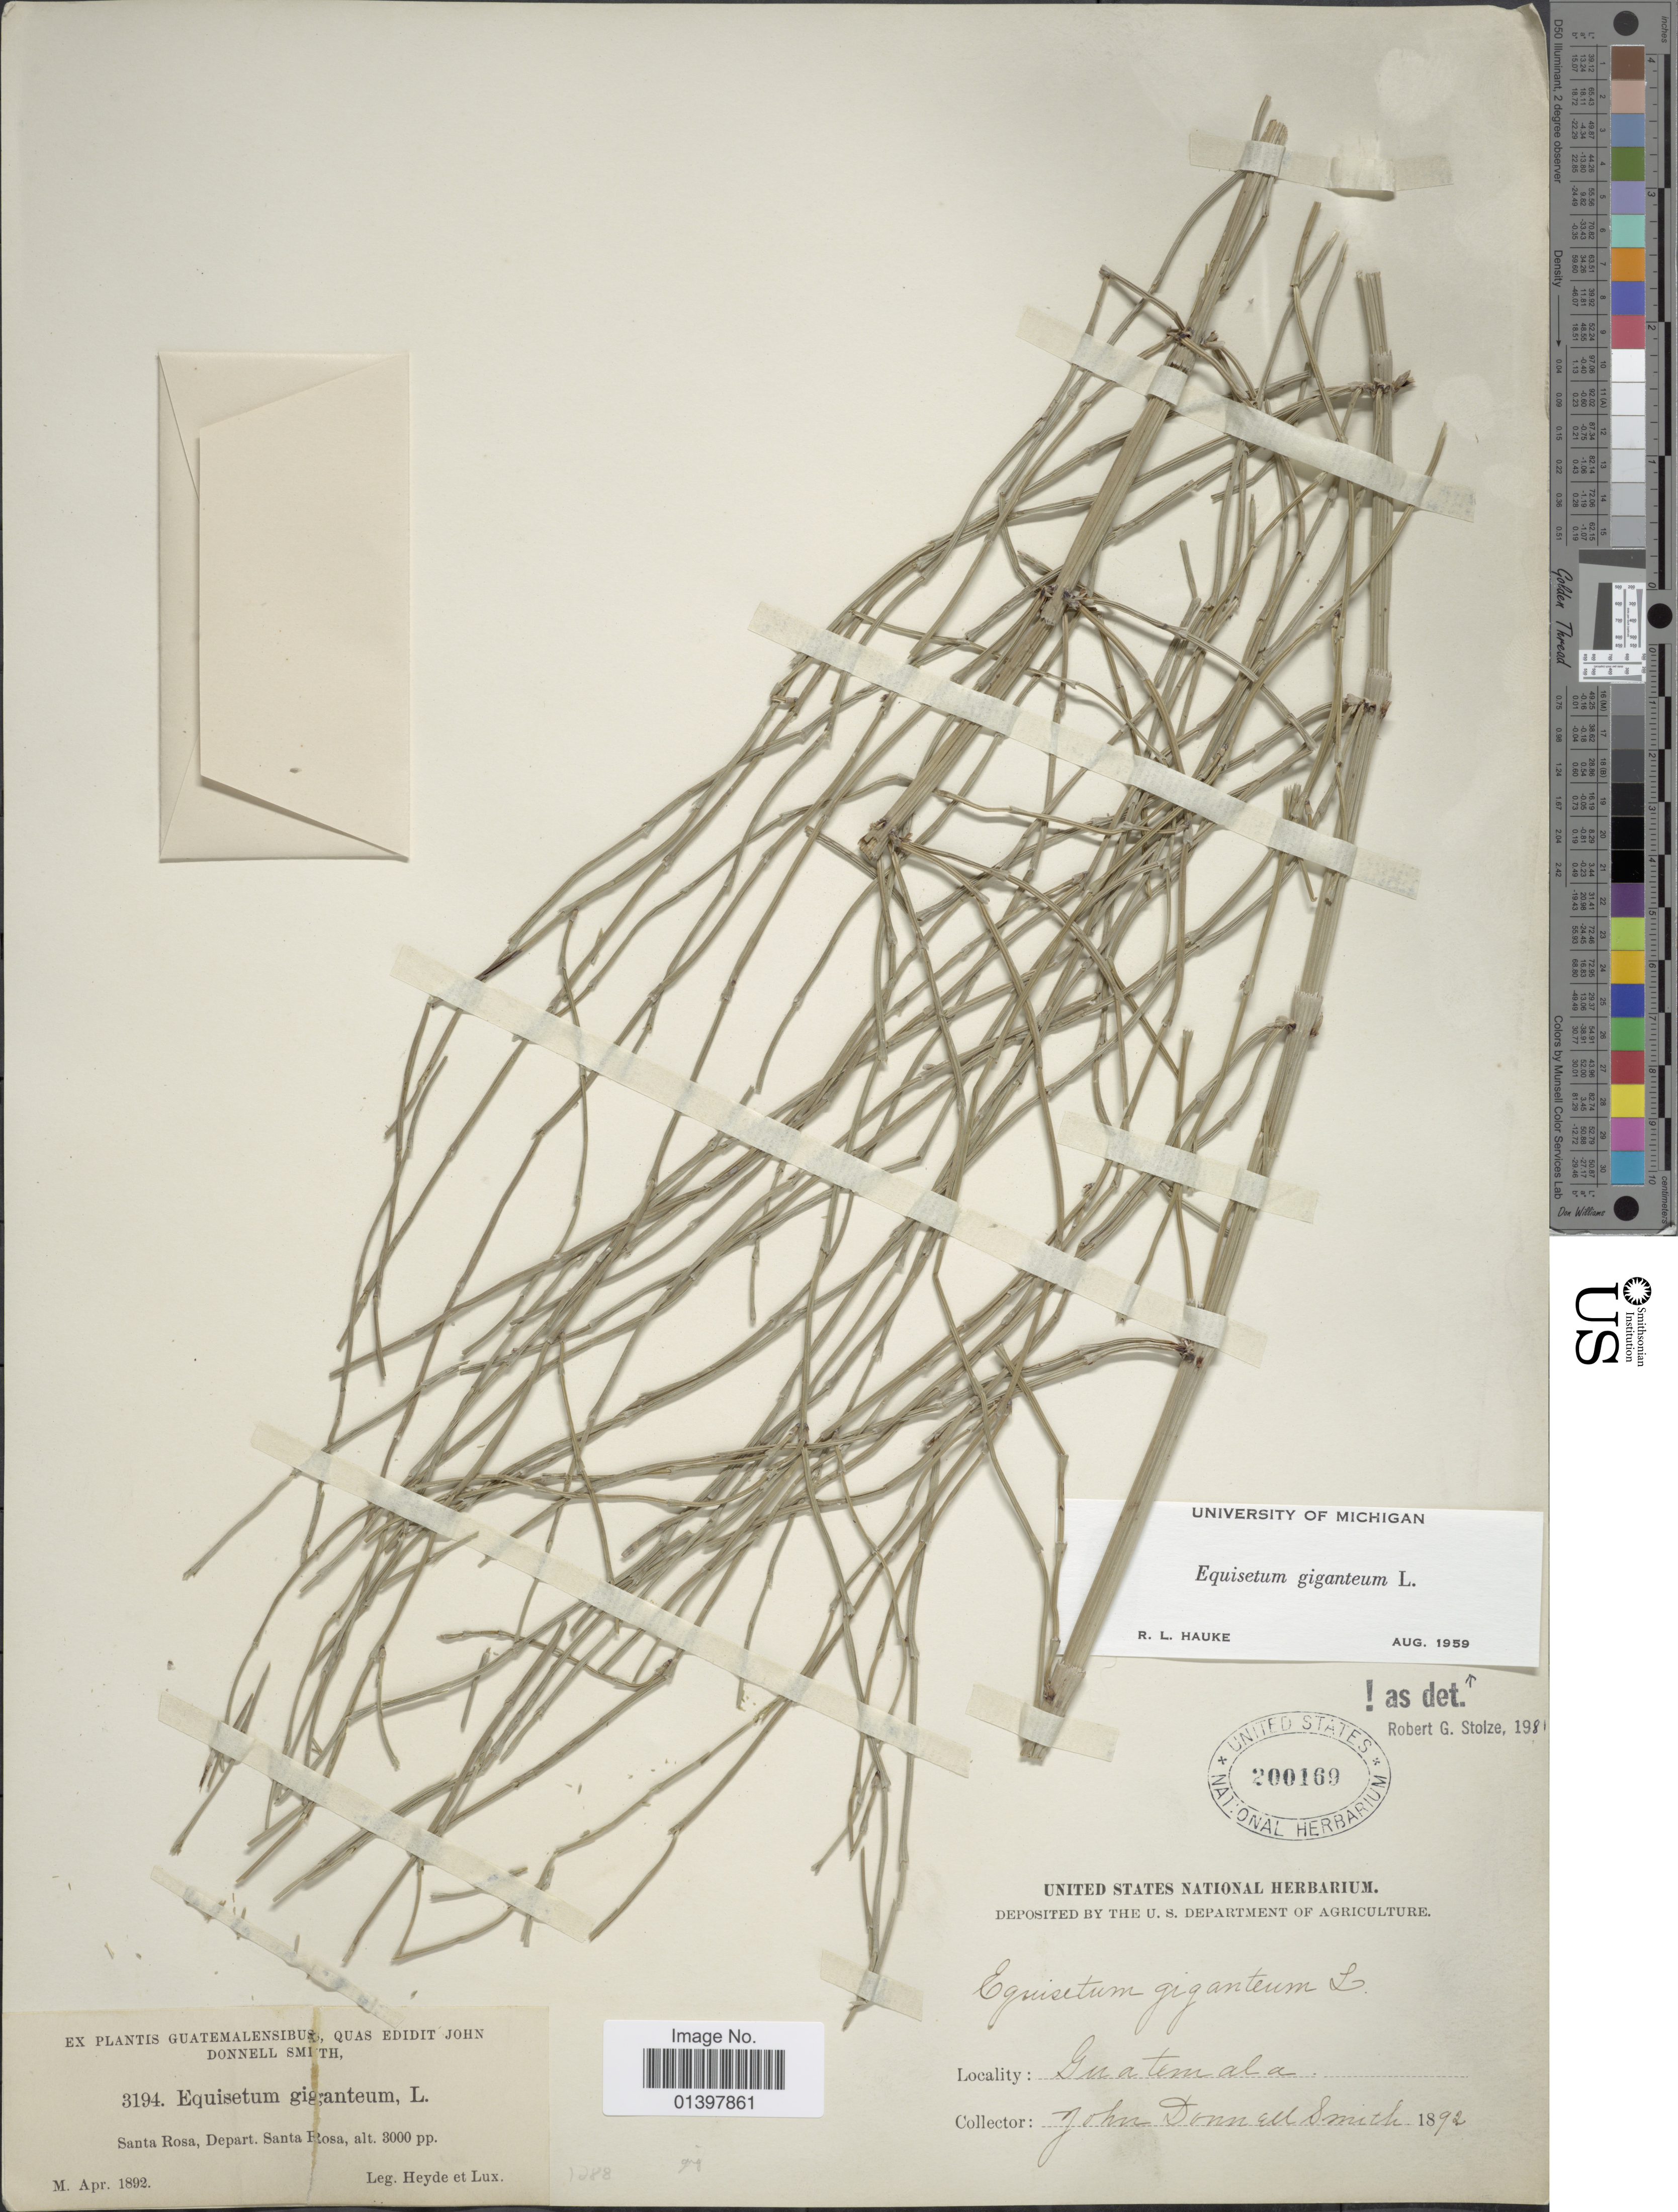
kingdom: Plantae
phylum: Tracheophyta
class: Polypodiopsida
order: Equisetales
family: Equisetaceae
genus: Equisetum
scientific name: Equisetum giganteum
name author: L.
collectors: Heyde & Lux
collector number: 3194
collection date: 1892-04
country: Guatemala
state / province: Santa Rosa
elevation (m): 914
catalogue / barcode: US 200169